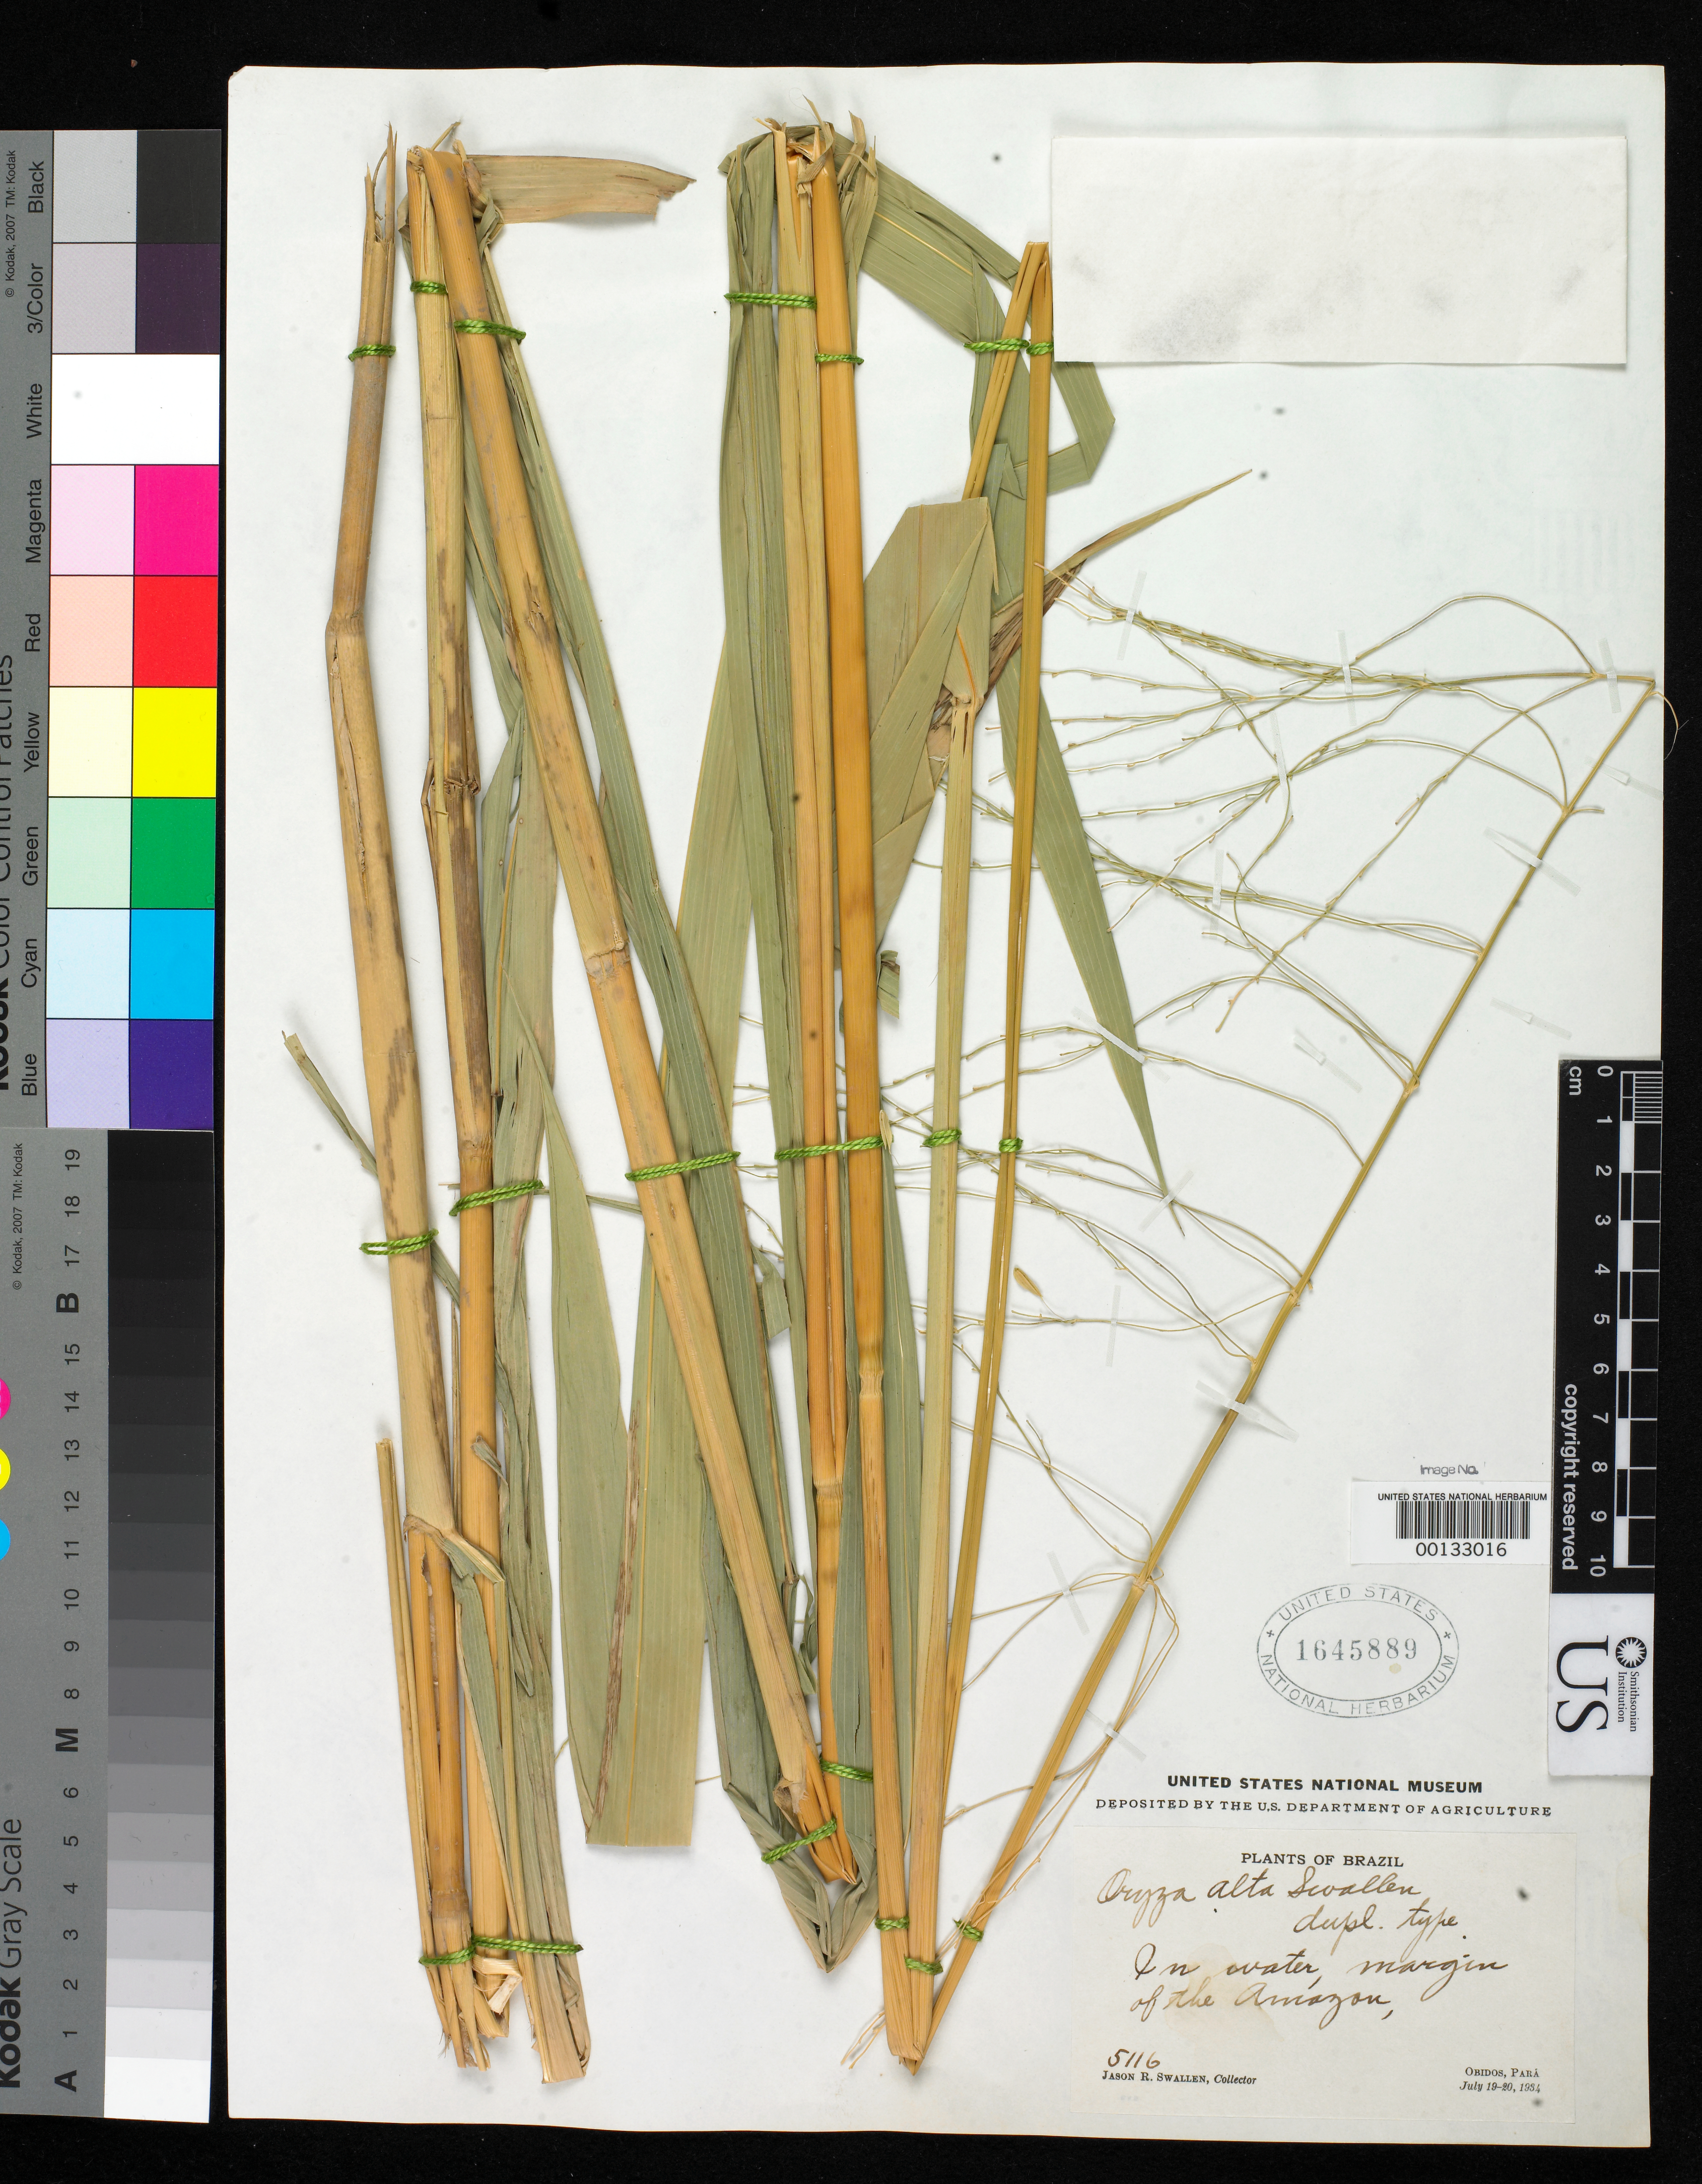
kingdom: Plantae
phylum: Tracheophyta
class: Liliopsida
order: Poales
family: Poaceae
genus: Oryza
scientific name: Oryza alta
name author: Swallen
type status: Isotype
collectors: J. R. Swallen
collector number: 5116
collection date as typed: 19 Jul 1934 to 20 Jul 1934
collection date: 1934-07-19/1934-07-20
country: Brazil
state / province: Pará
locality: Amazon at Obidos.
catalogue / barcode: US 1645889